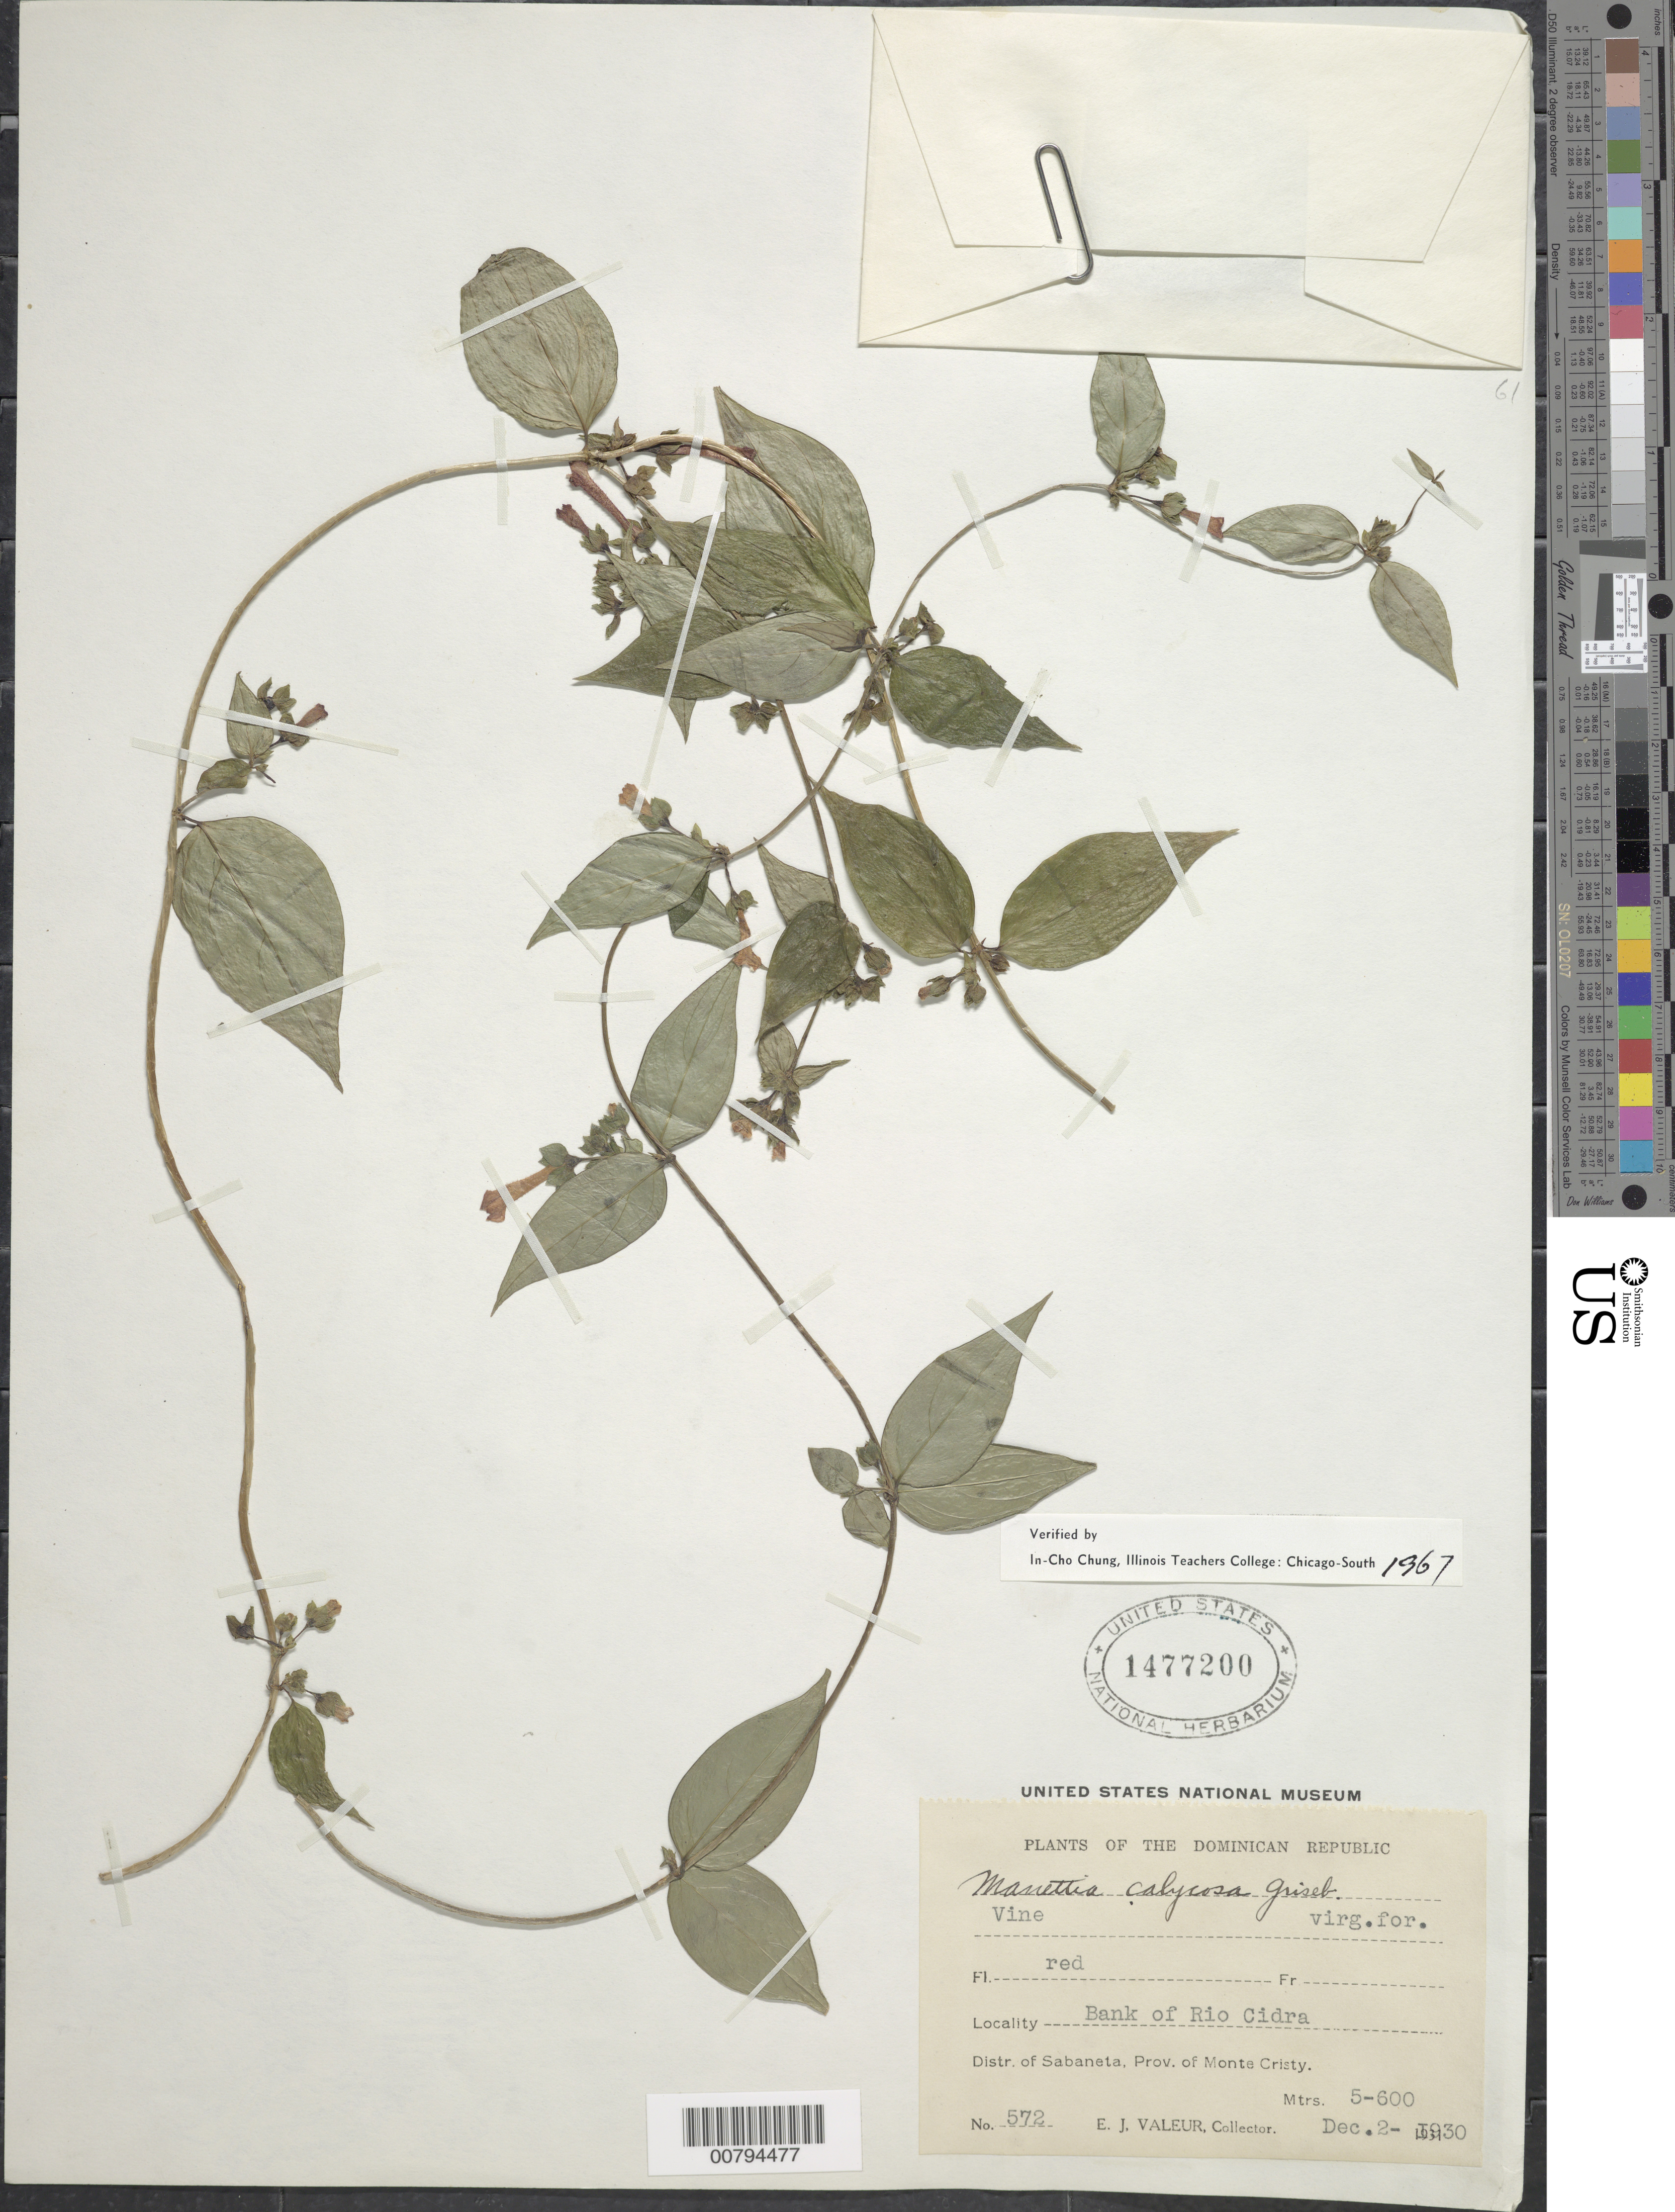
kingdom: Plantae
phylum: Tracheophyta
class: Magnoliopsida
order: Gentianales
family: Rubiaceae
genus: Manettia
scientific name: Manettia calycosa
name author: Griseb.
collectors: E. Valeur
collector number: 572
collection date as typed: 02 Dec 1930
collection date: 1930-12-02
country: Dominican Republic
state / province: Monte Cristi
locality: Distr. of Sabaneta. Bank of Rio Cidra.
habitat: Virgin forest; river bank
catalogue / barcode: US 1477200